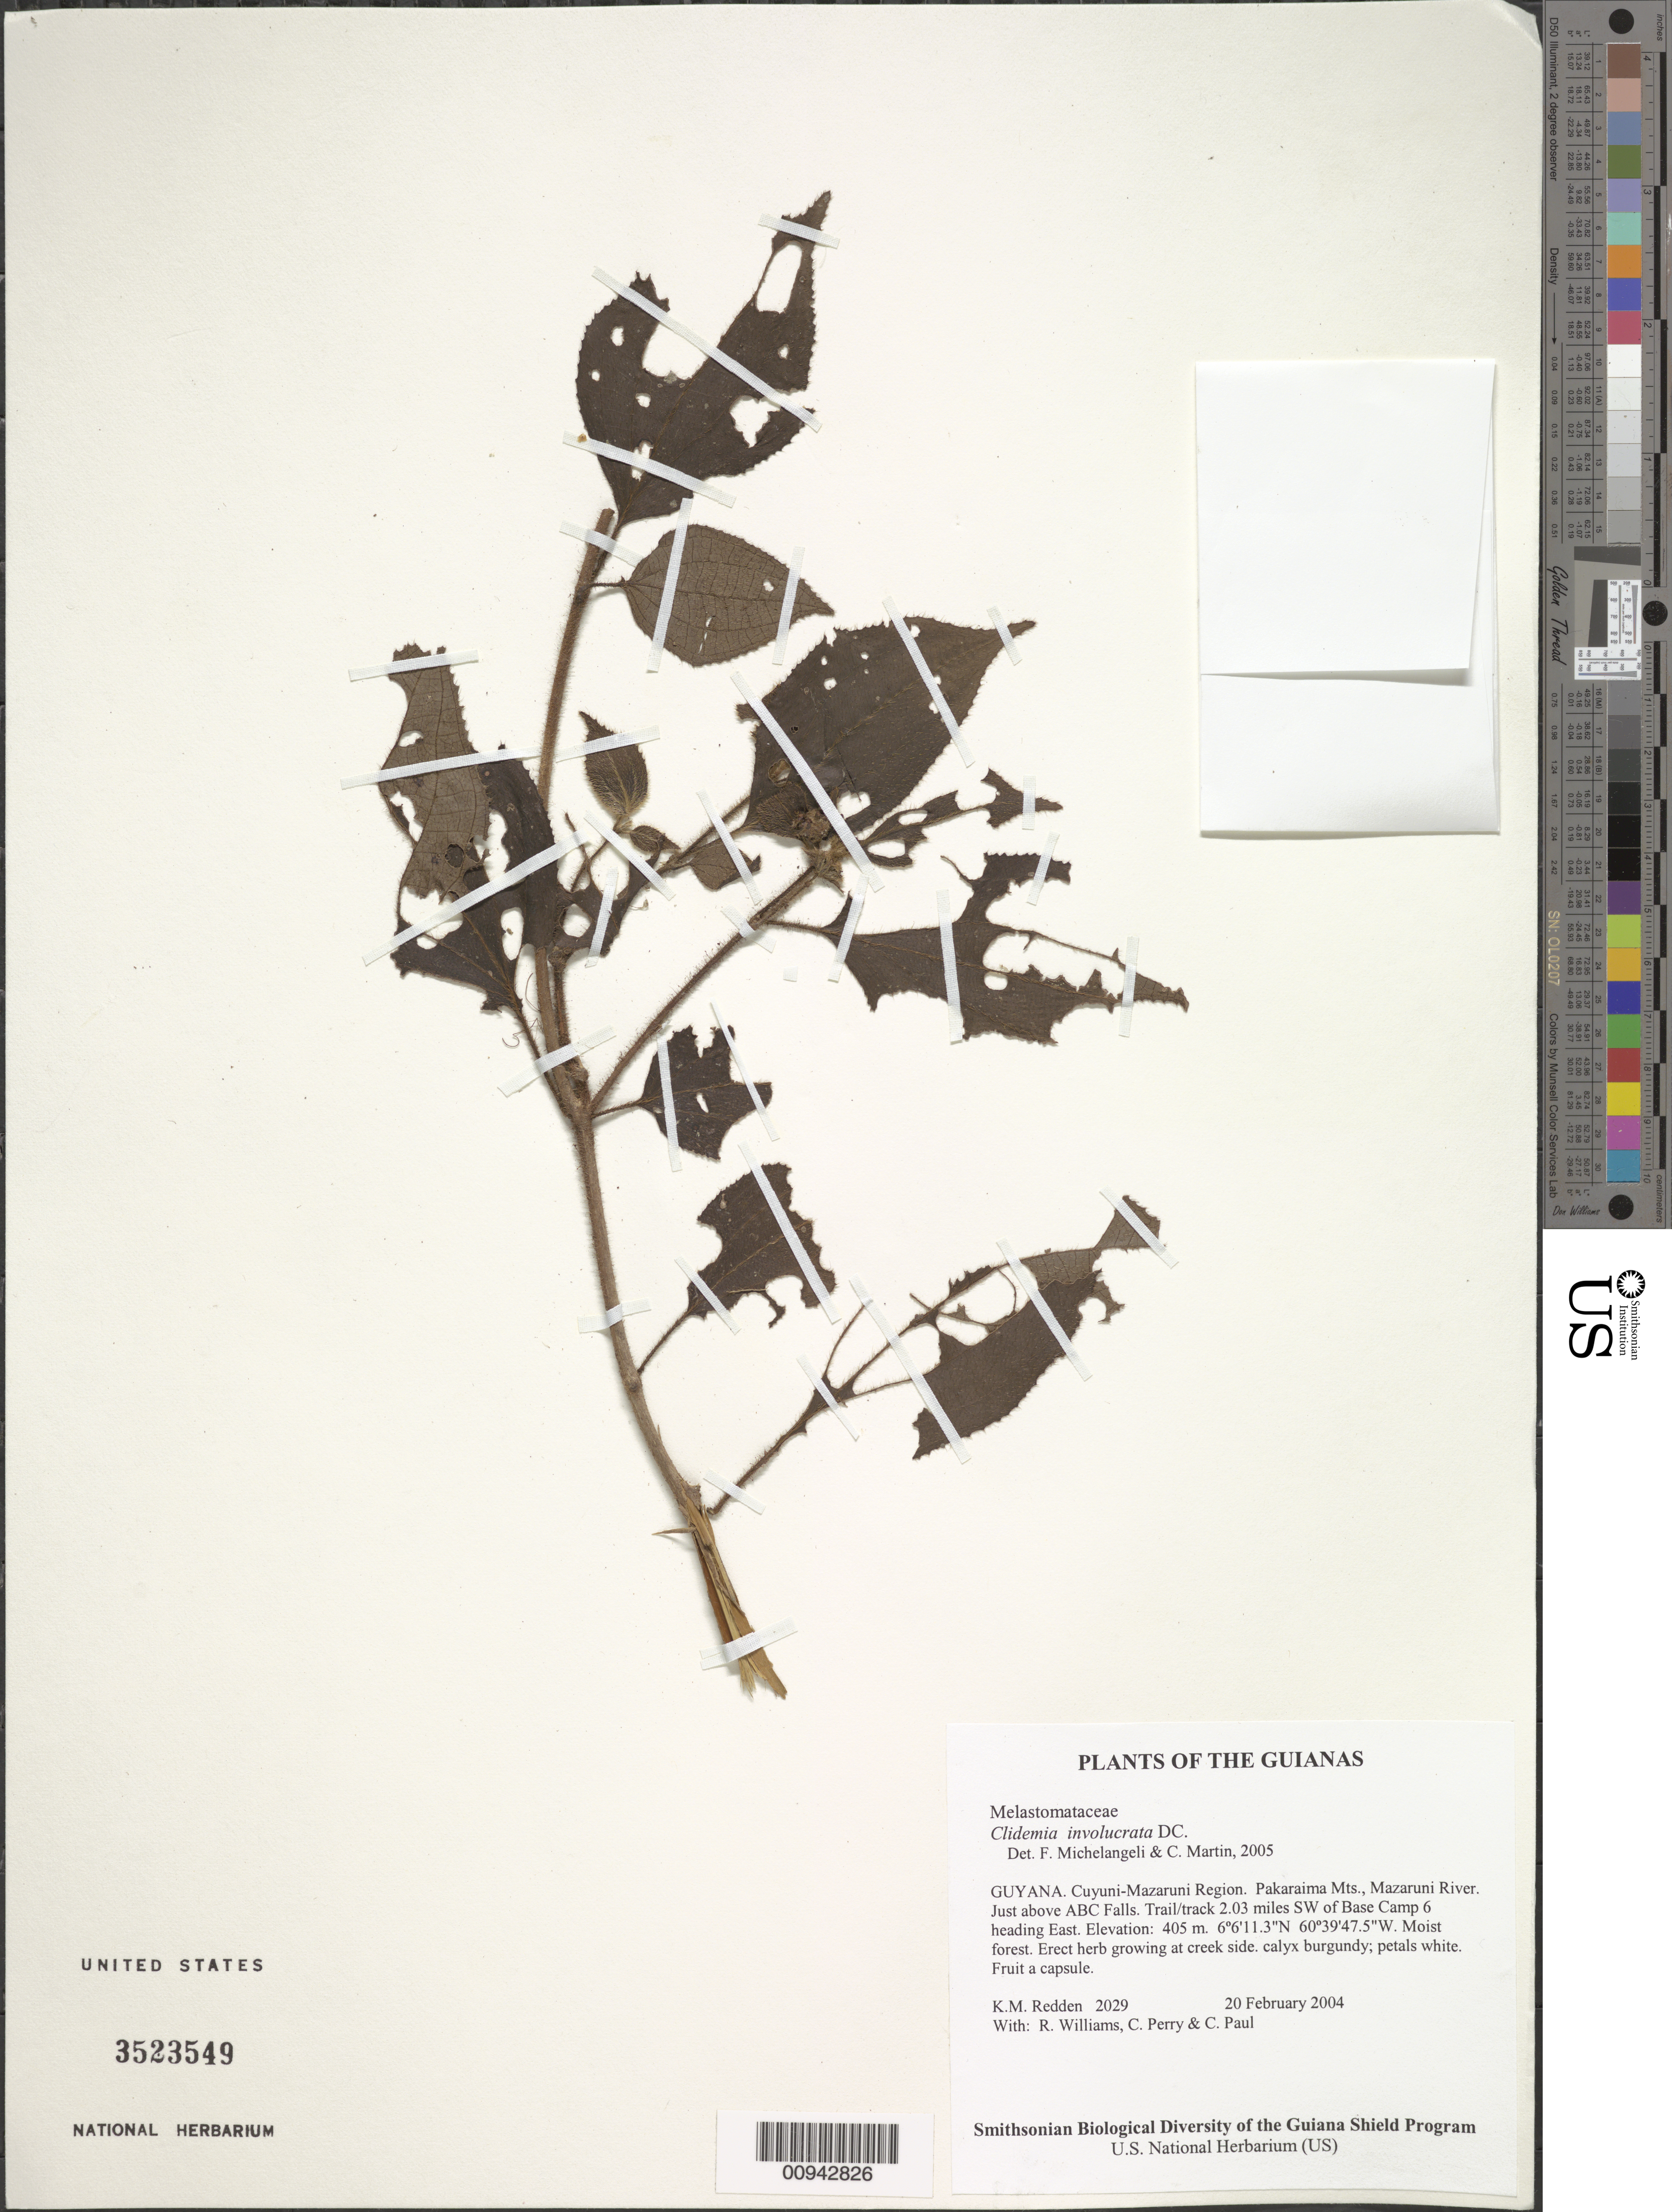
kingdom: Plantae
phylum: Tracheophyta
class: Magnoliopsida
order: Myrtales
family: Melastomataceae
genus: Clidemia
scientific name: Clidemia involucrata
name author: DC.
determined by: Michelangeli, F. A.; Martin, C.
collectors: K. M. Redden, R. Williams, C. Perry & C. Paul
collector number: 2029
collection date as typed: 20 February 2004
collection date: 2004-02-20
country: Guyana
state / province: Cuyuni-Mazaruni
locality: Pakaraima Mts., Mazaruni River. Just above ABC Falls. Trail/track 2.03 miles SW of Base Camp 6 heading East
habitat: Moist forest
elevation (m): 405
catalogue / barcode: US 3523549